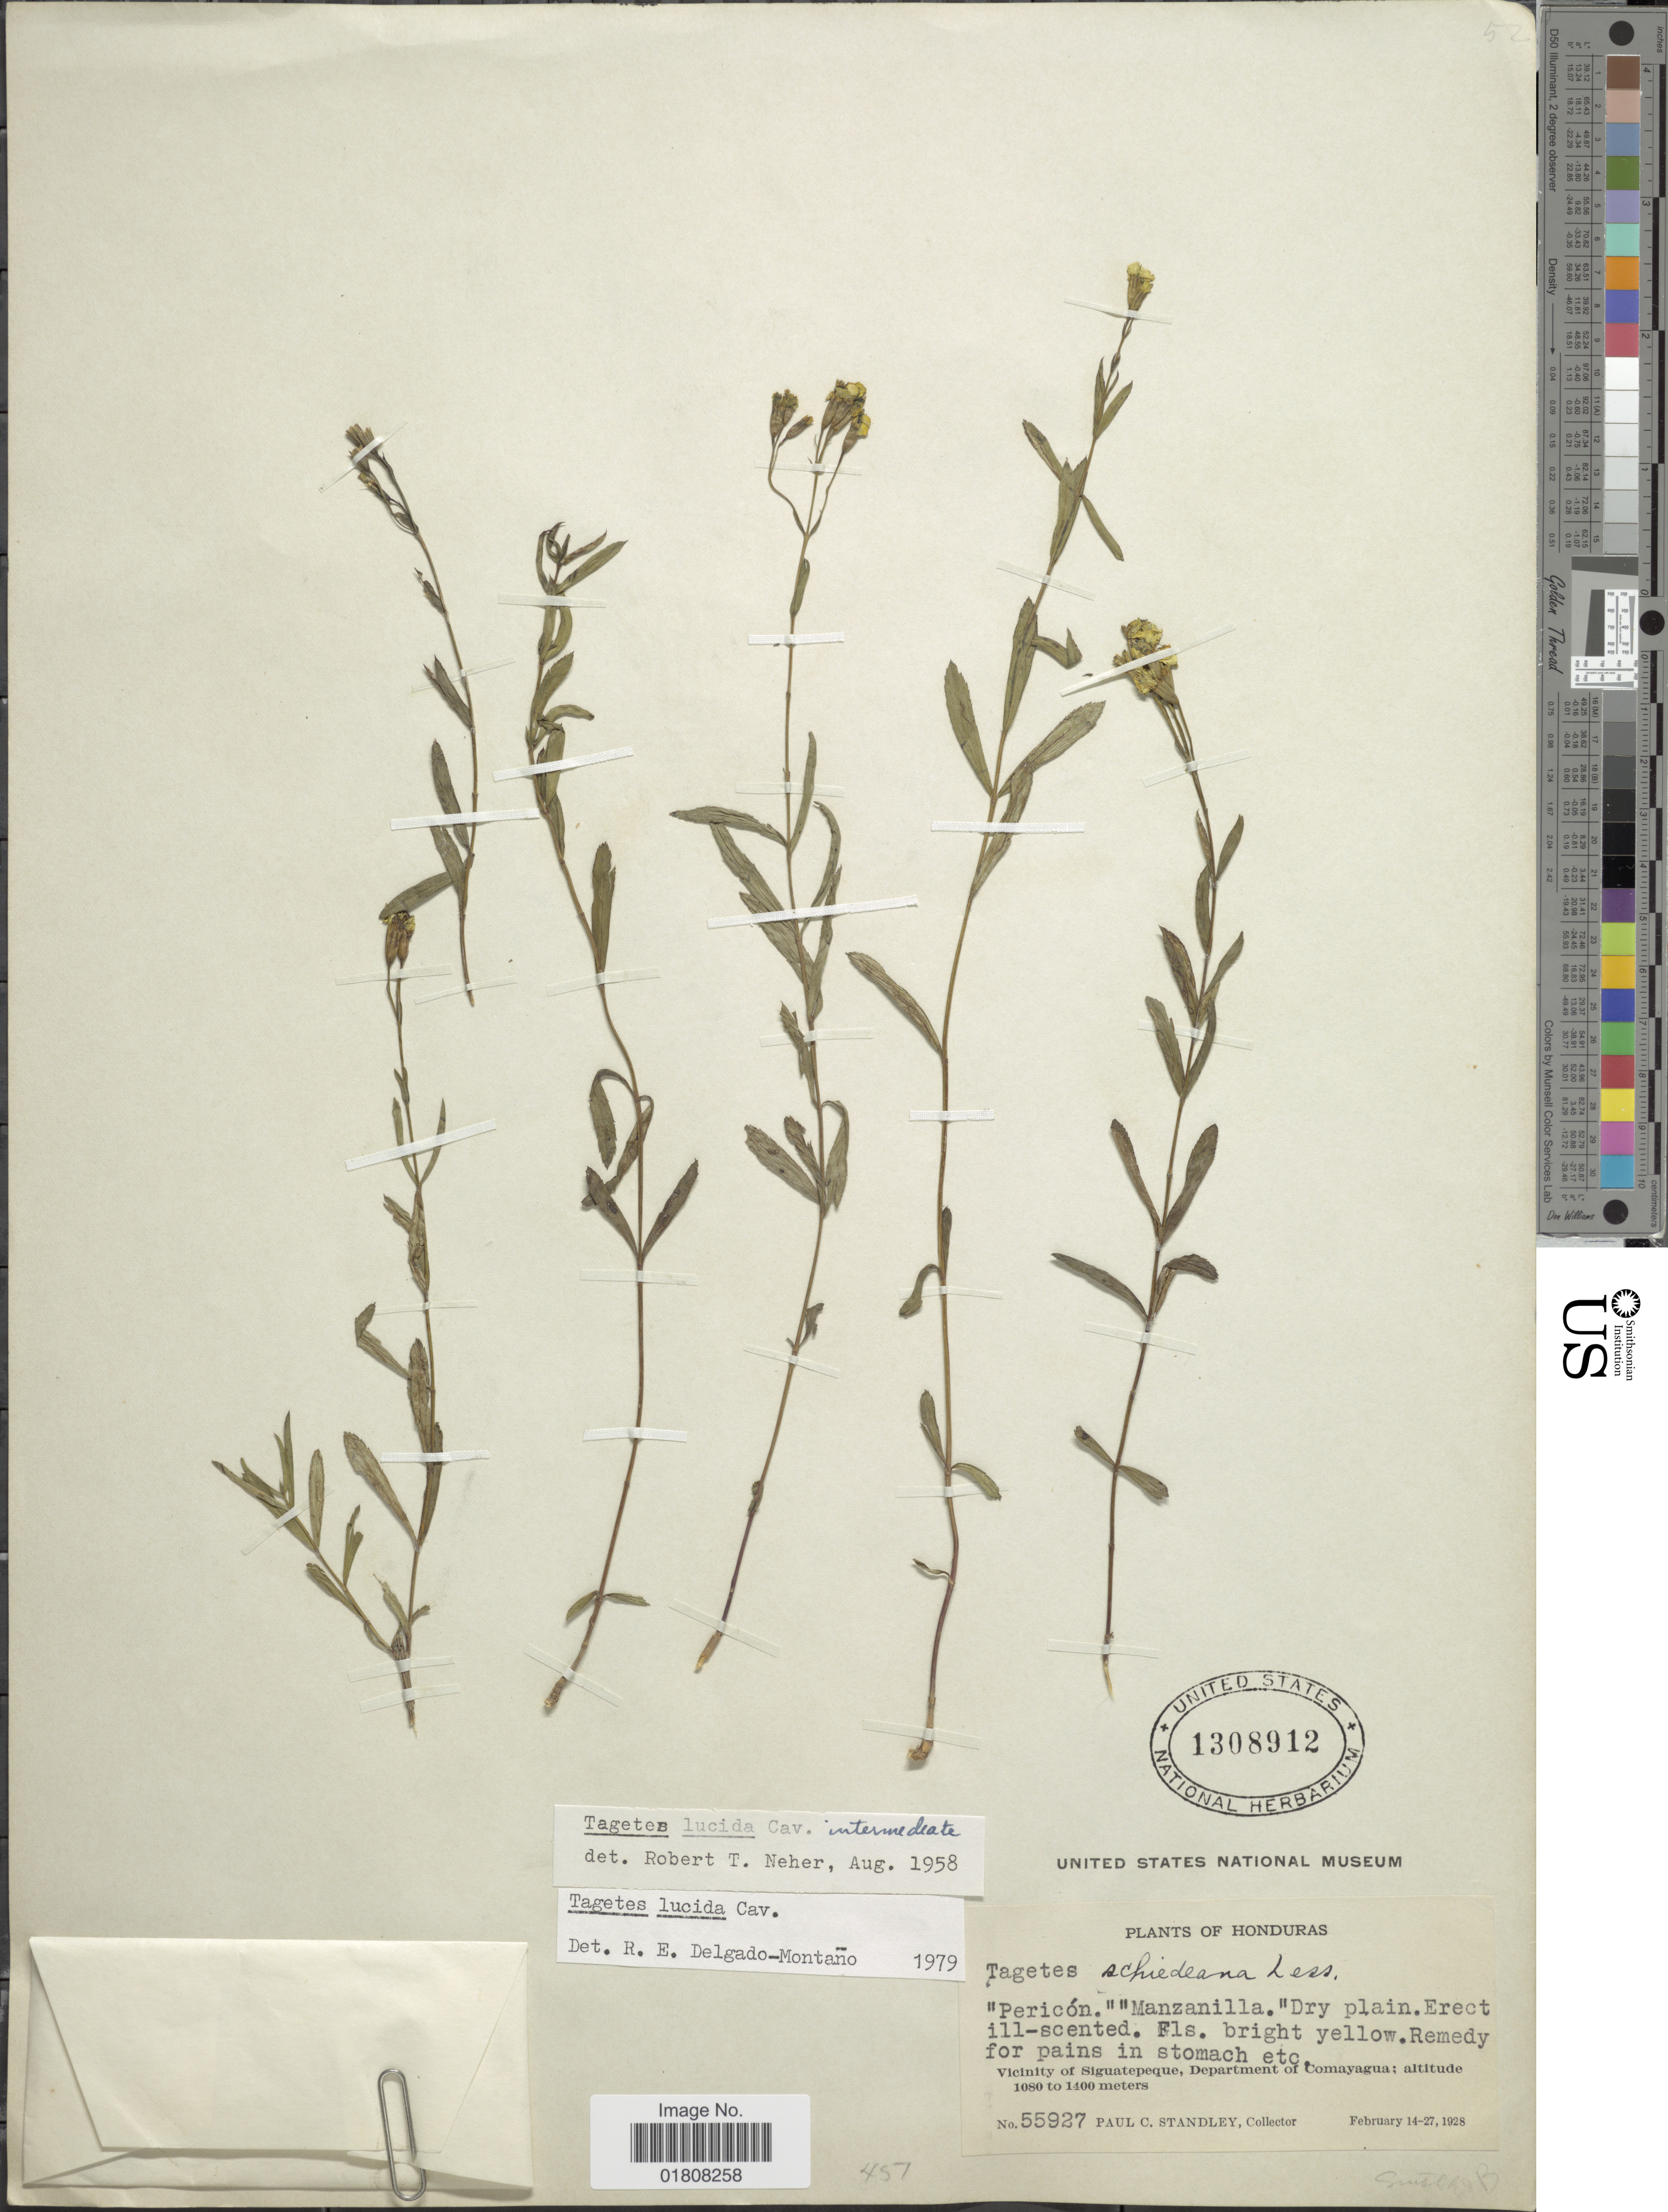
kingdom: Plantae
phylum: Tracheophyta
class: Magnoliopsida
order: Asterales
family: Asteraceae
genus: Tagetes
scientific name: Tagetes lucida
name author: Cav.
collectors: P. C. Standley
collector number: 55927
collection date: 1928-02-14/1928-02-27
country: Honduras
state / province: Comayagua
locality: Vicinity of Siguatepeque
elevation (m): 1080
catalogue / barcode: US 1308912